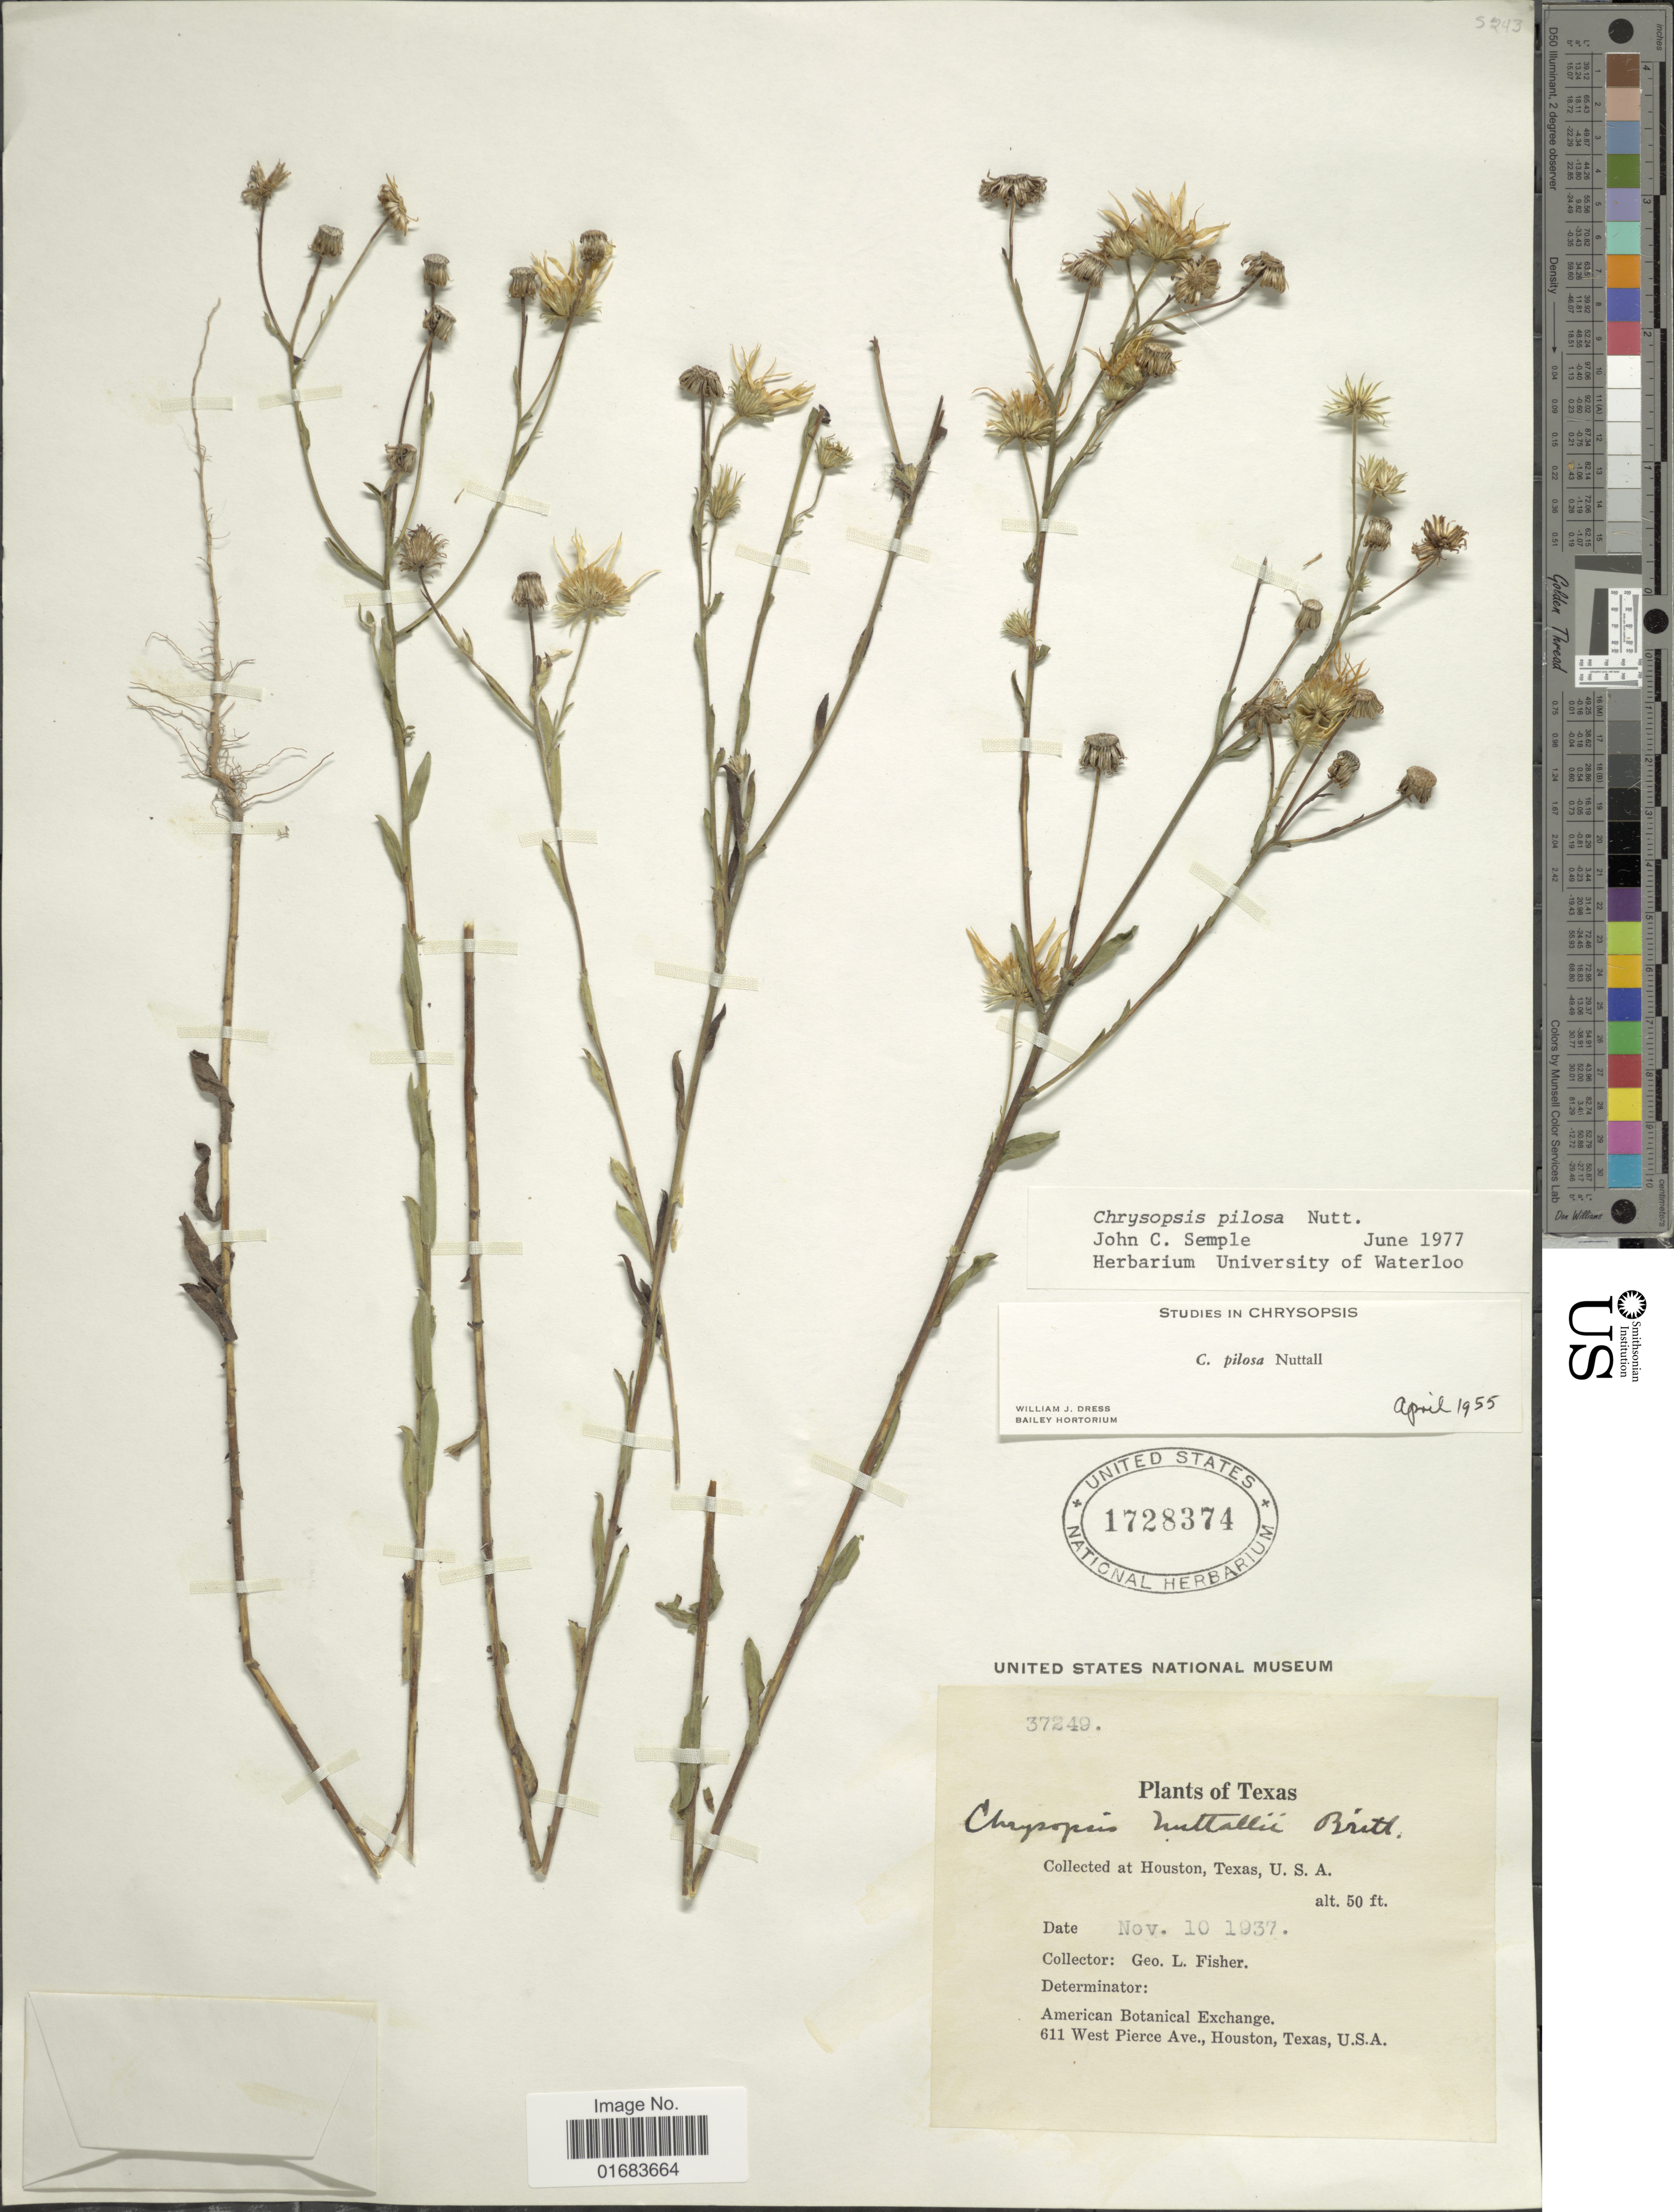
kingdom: Plantae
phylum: Tracheophyta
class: Magnoliopsida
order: Asterales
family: Asteraceae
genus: Chrysopsis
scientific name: Chrysopsis pilosa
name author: Nutt.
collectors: G. L. Fisher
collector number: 37249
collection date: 1937-11-10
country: United States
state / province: Texas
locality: Houston, Texas, U.S.A.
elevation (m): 15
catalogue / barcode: US 1728374